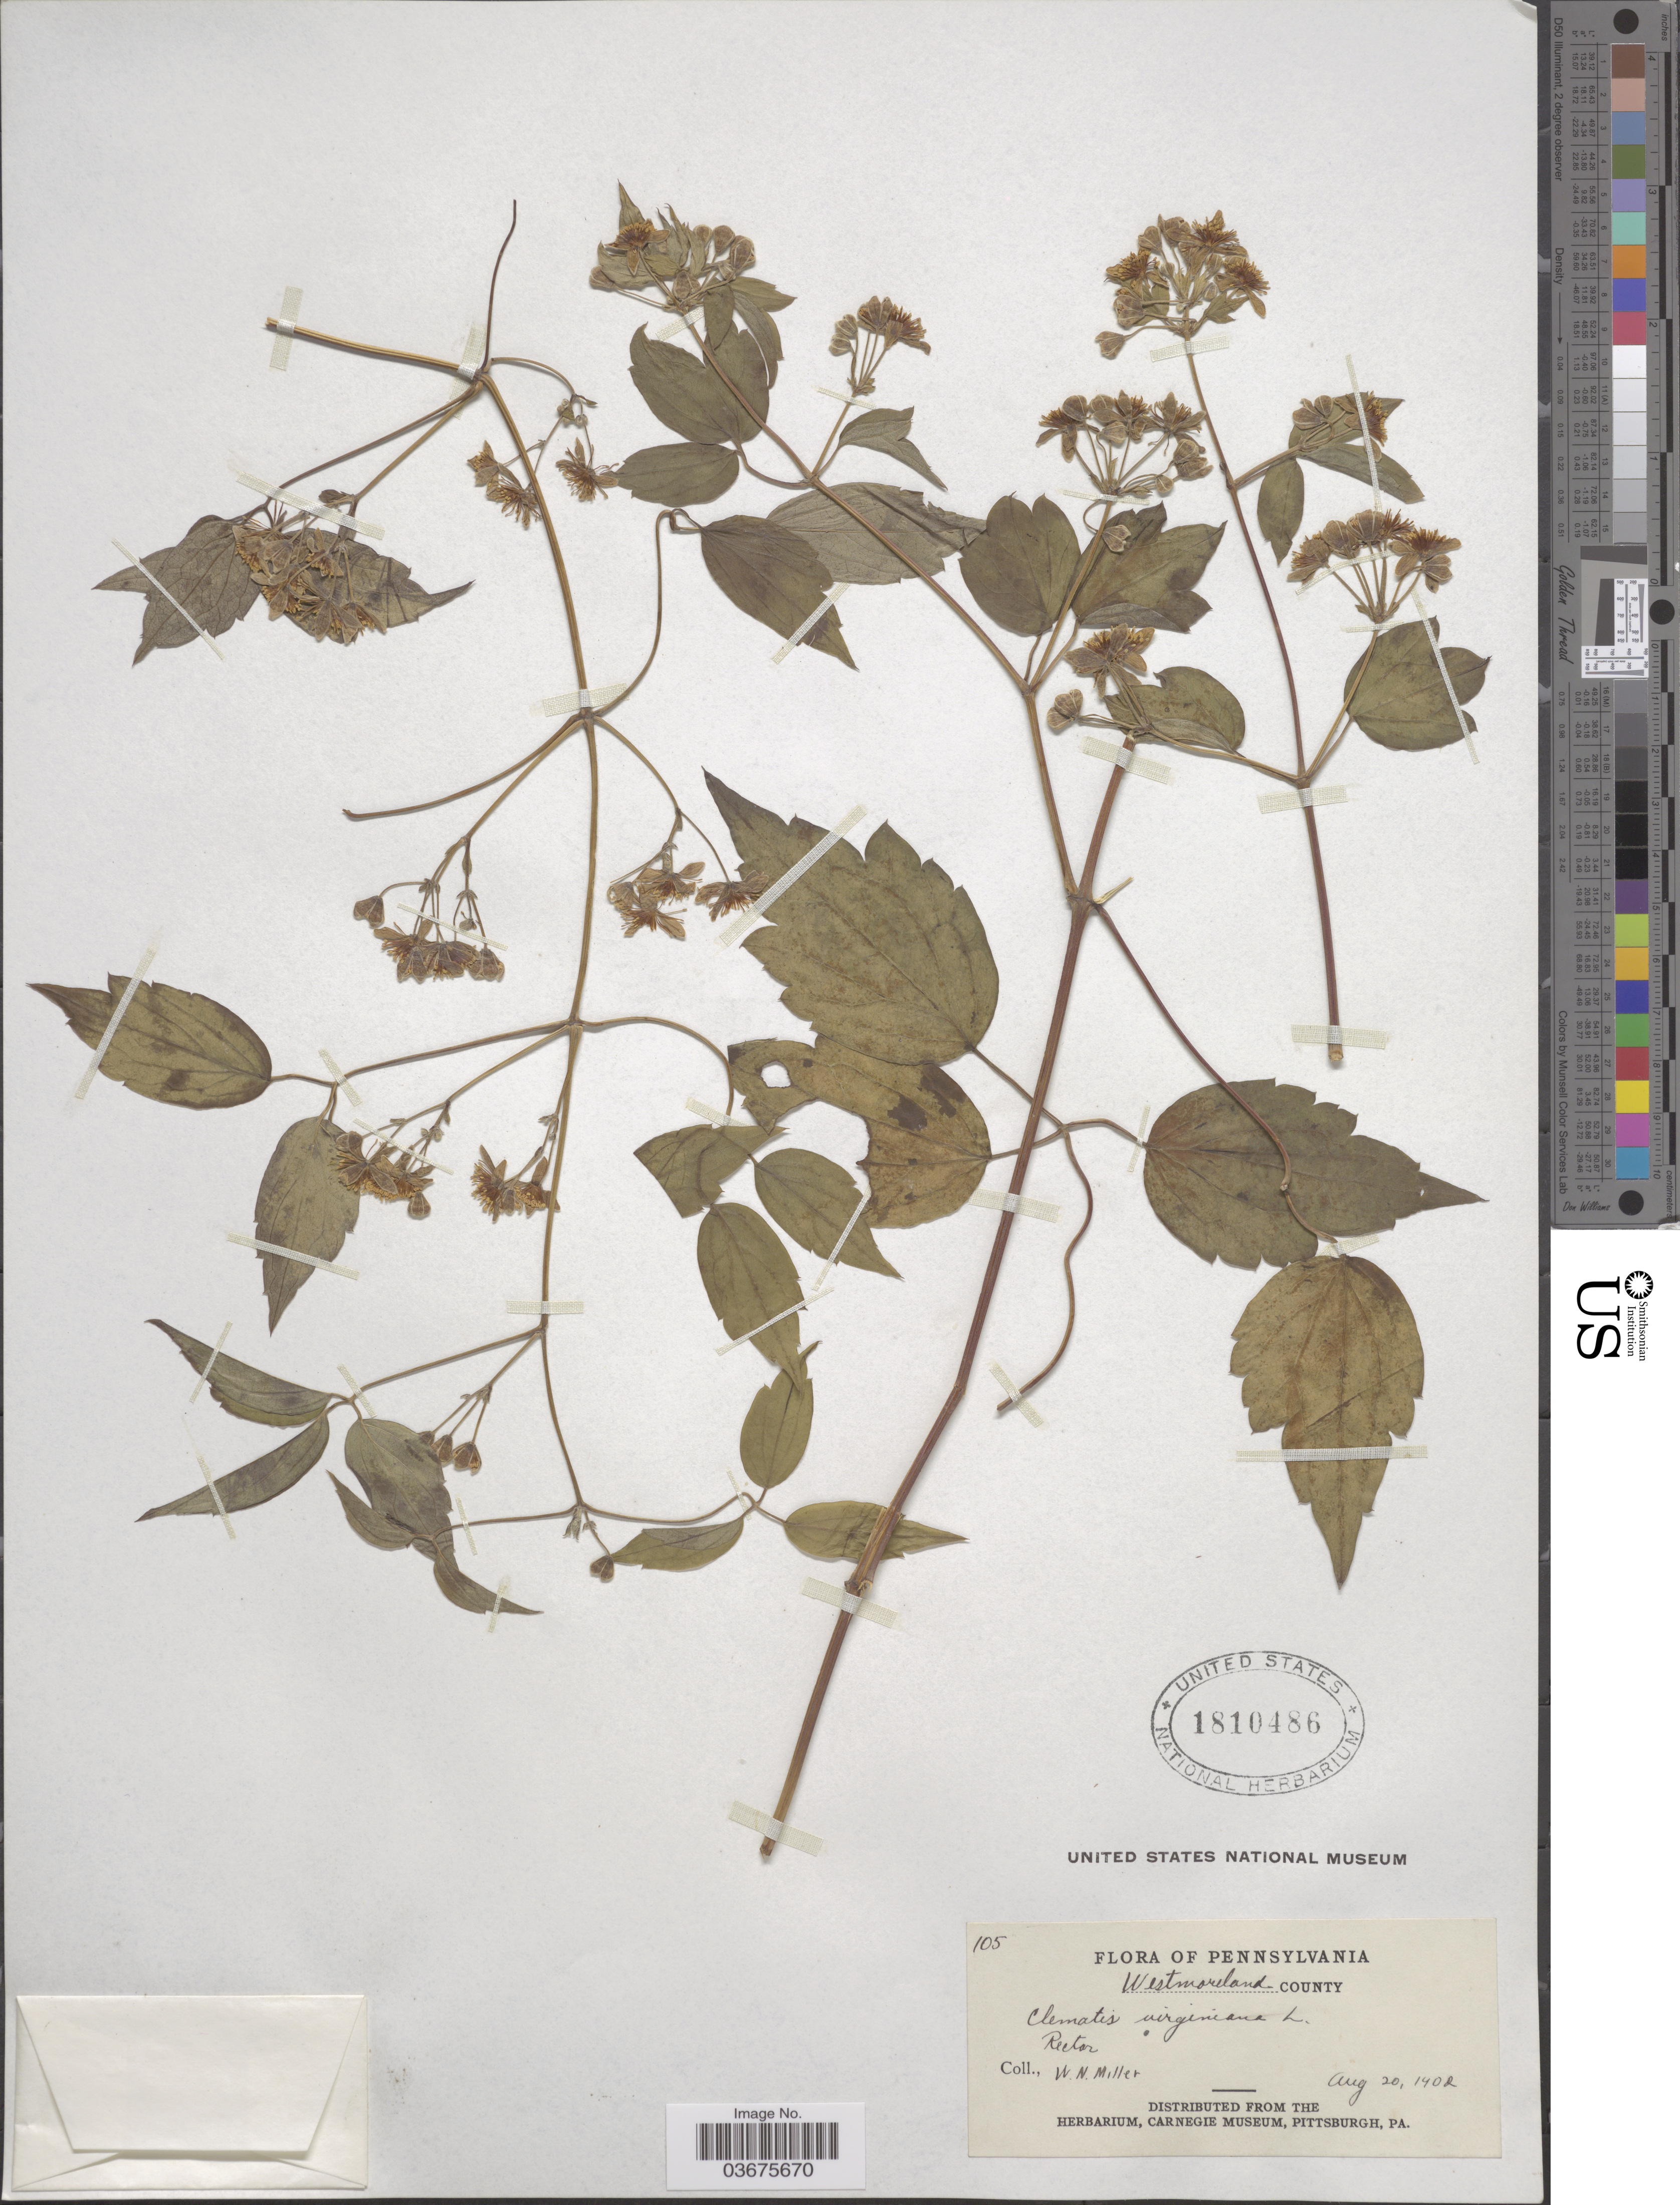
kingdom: Plantae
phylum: Tracheophyta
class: Magnoliopsida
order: Ranunculales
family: Ranunculaceae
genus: Clematis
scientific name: Clematis virginiana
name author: L.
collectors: W. Miller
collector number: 105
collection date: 1902-08-20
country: United States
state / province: Pennsylvania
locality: Westmoreland County. Reetor.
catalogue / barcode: US 1810486